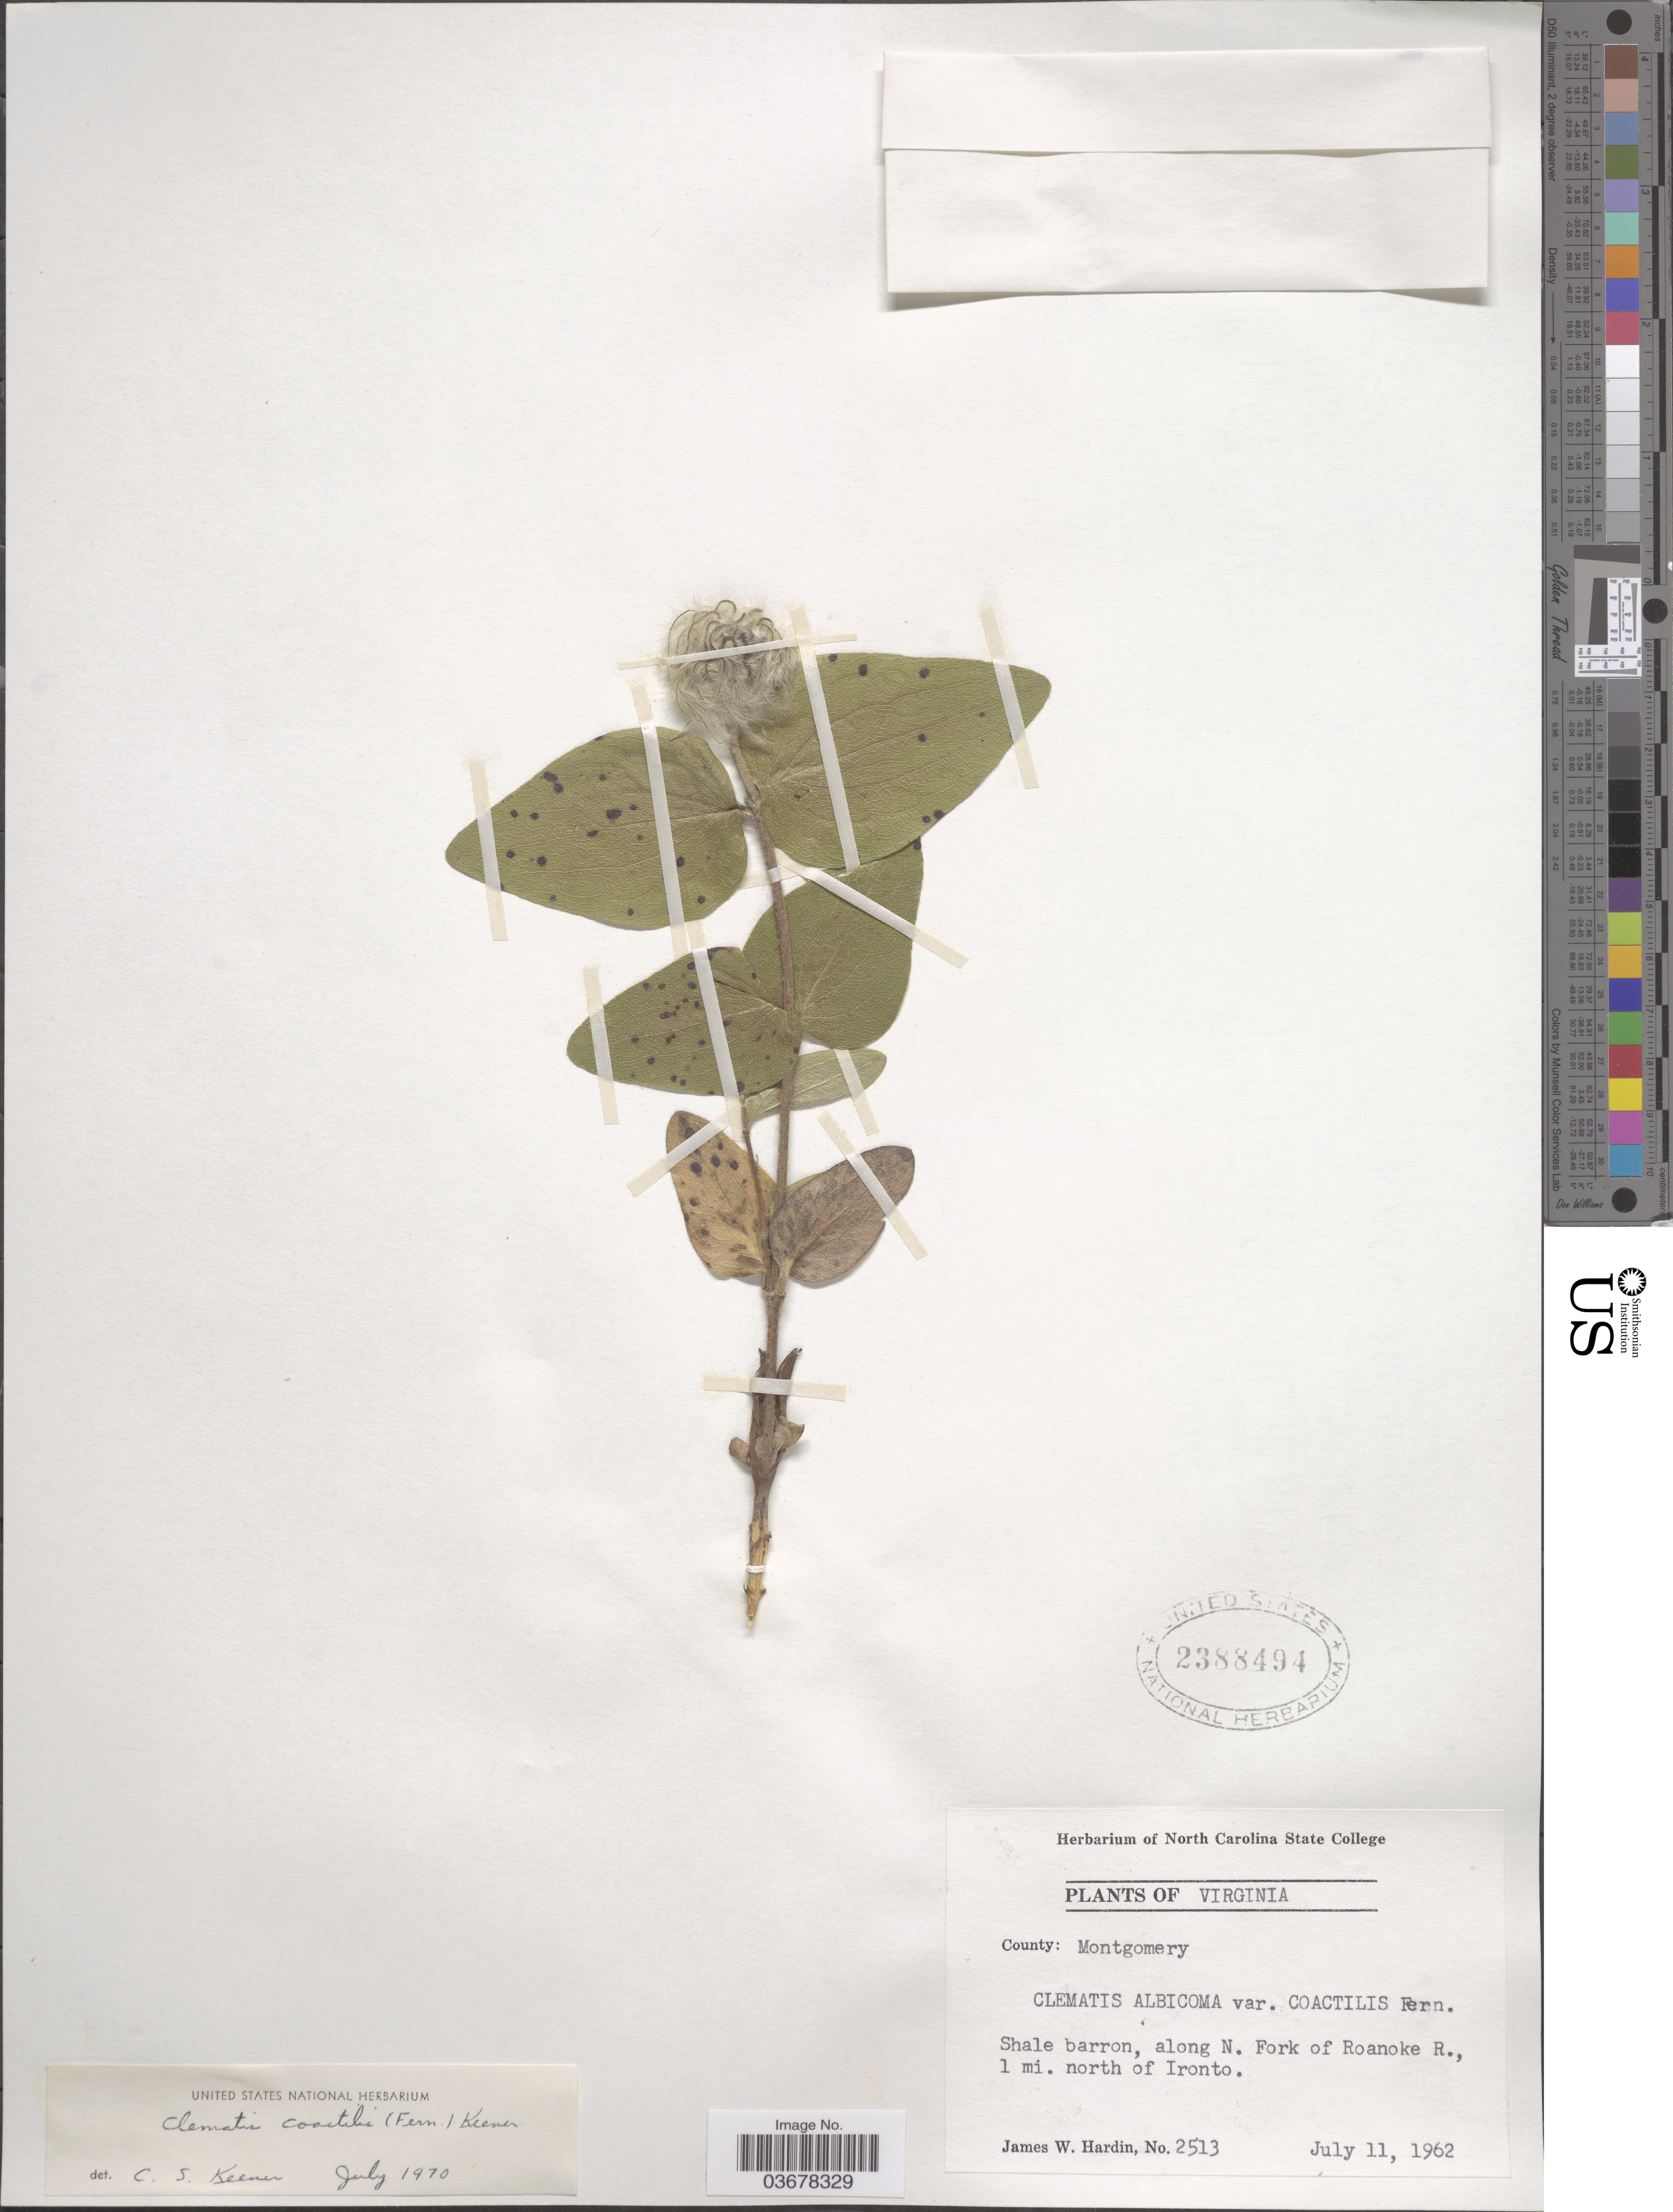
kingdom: Plantae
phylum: Tracheophyta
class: Magnoliopsida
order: Ranunculales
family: Ranunculaceae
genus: Clematis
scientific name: Clematis viorna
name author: L.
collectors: J. W. Hardin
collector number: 2513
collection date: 1962-07-11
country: United States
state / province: Virginia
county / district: Montgomery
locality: Shale barron, along N. Fork of Roanoke R., 1 mi. north of Ironto.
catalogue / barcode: US 2388494